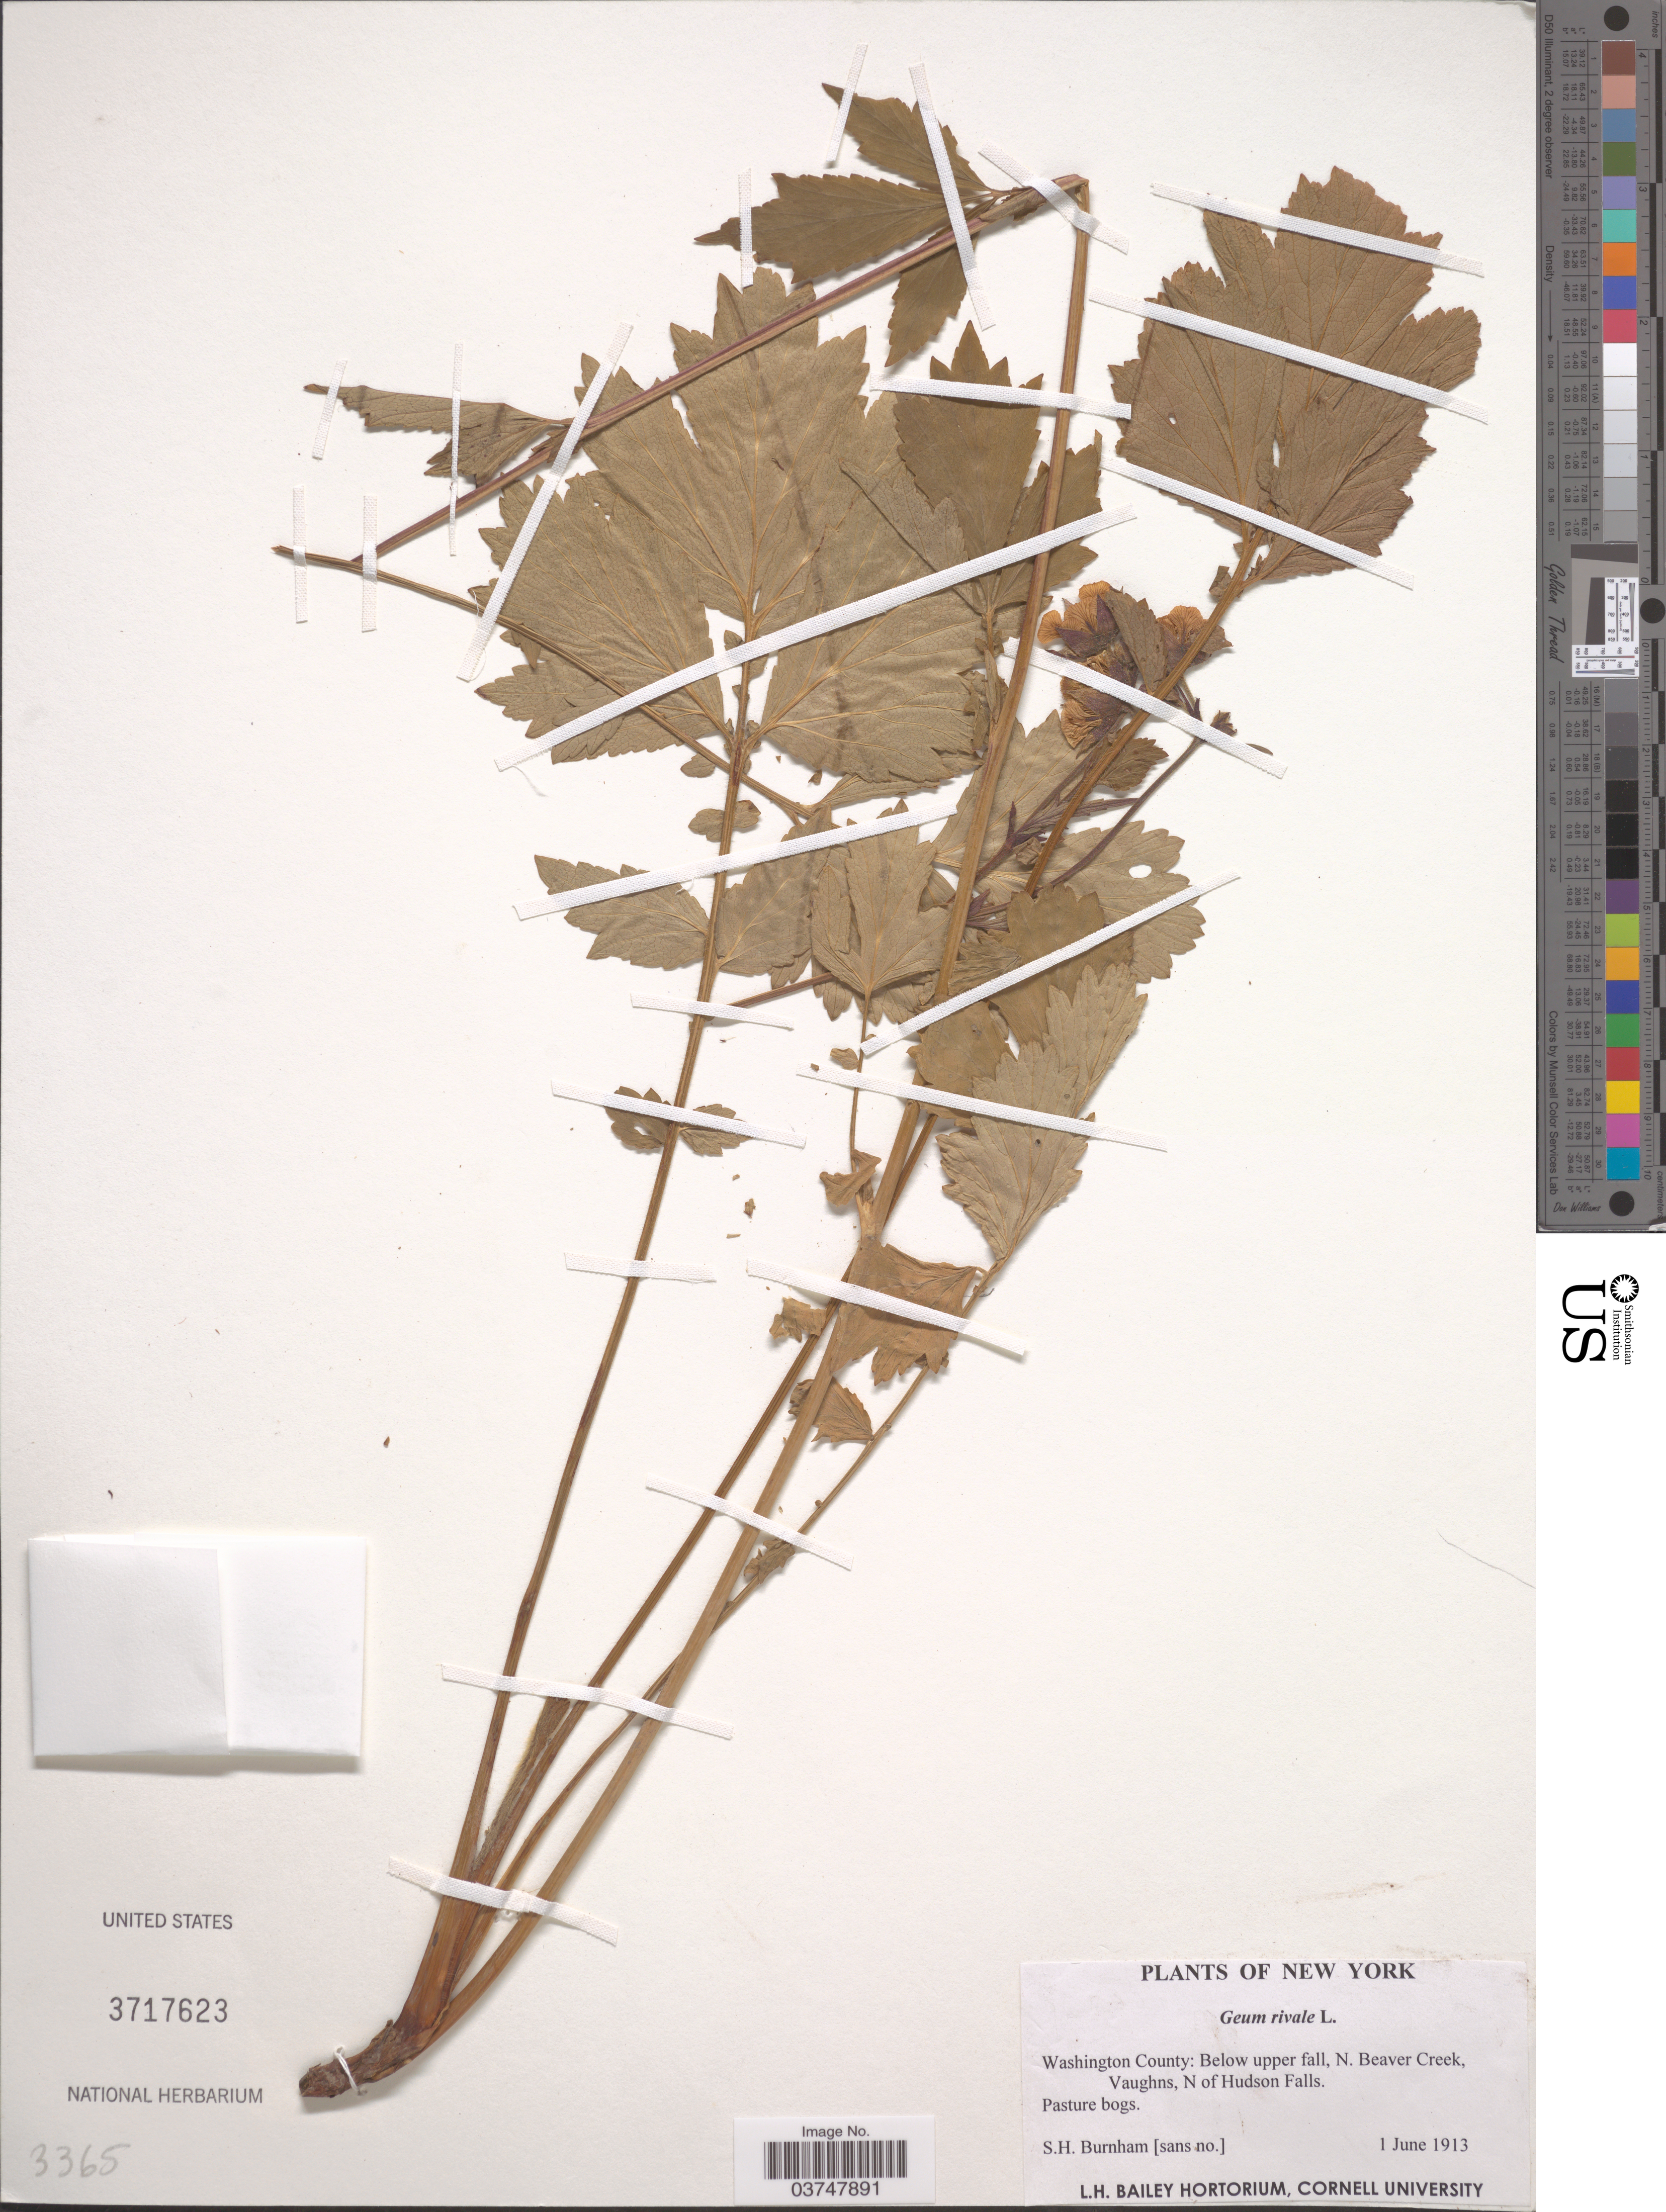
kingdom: Plantae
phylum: Tracheophyta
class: Magnoliopsida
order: Rosales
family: Rosaceae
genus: Geum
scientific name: Geum rivale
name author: L.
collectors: S. Burnham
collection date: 1913-06-01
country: United States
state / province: New York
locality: Washington County: Below upper fall, N. Beaver Creek, Vaughns, N of Hudson Falls. Pasture bogs.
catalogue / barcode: US 3717623